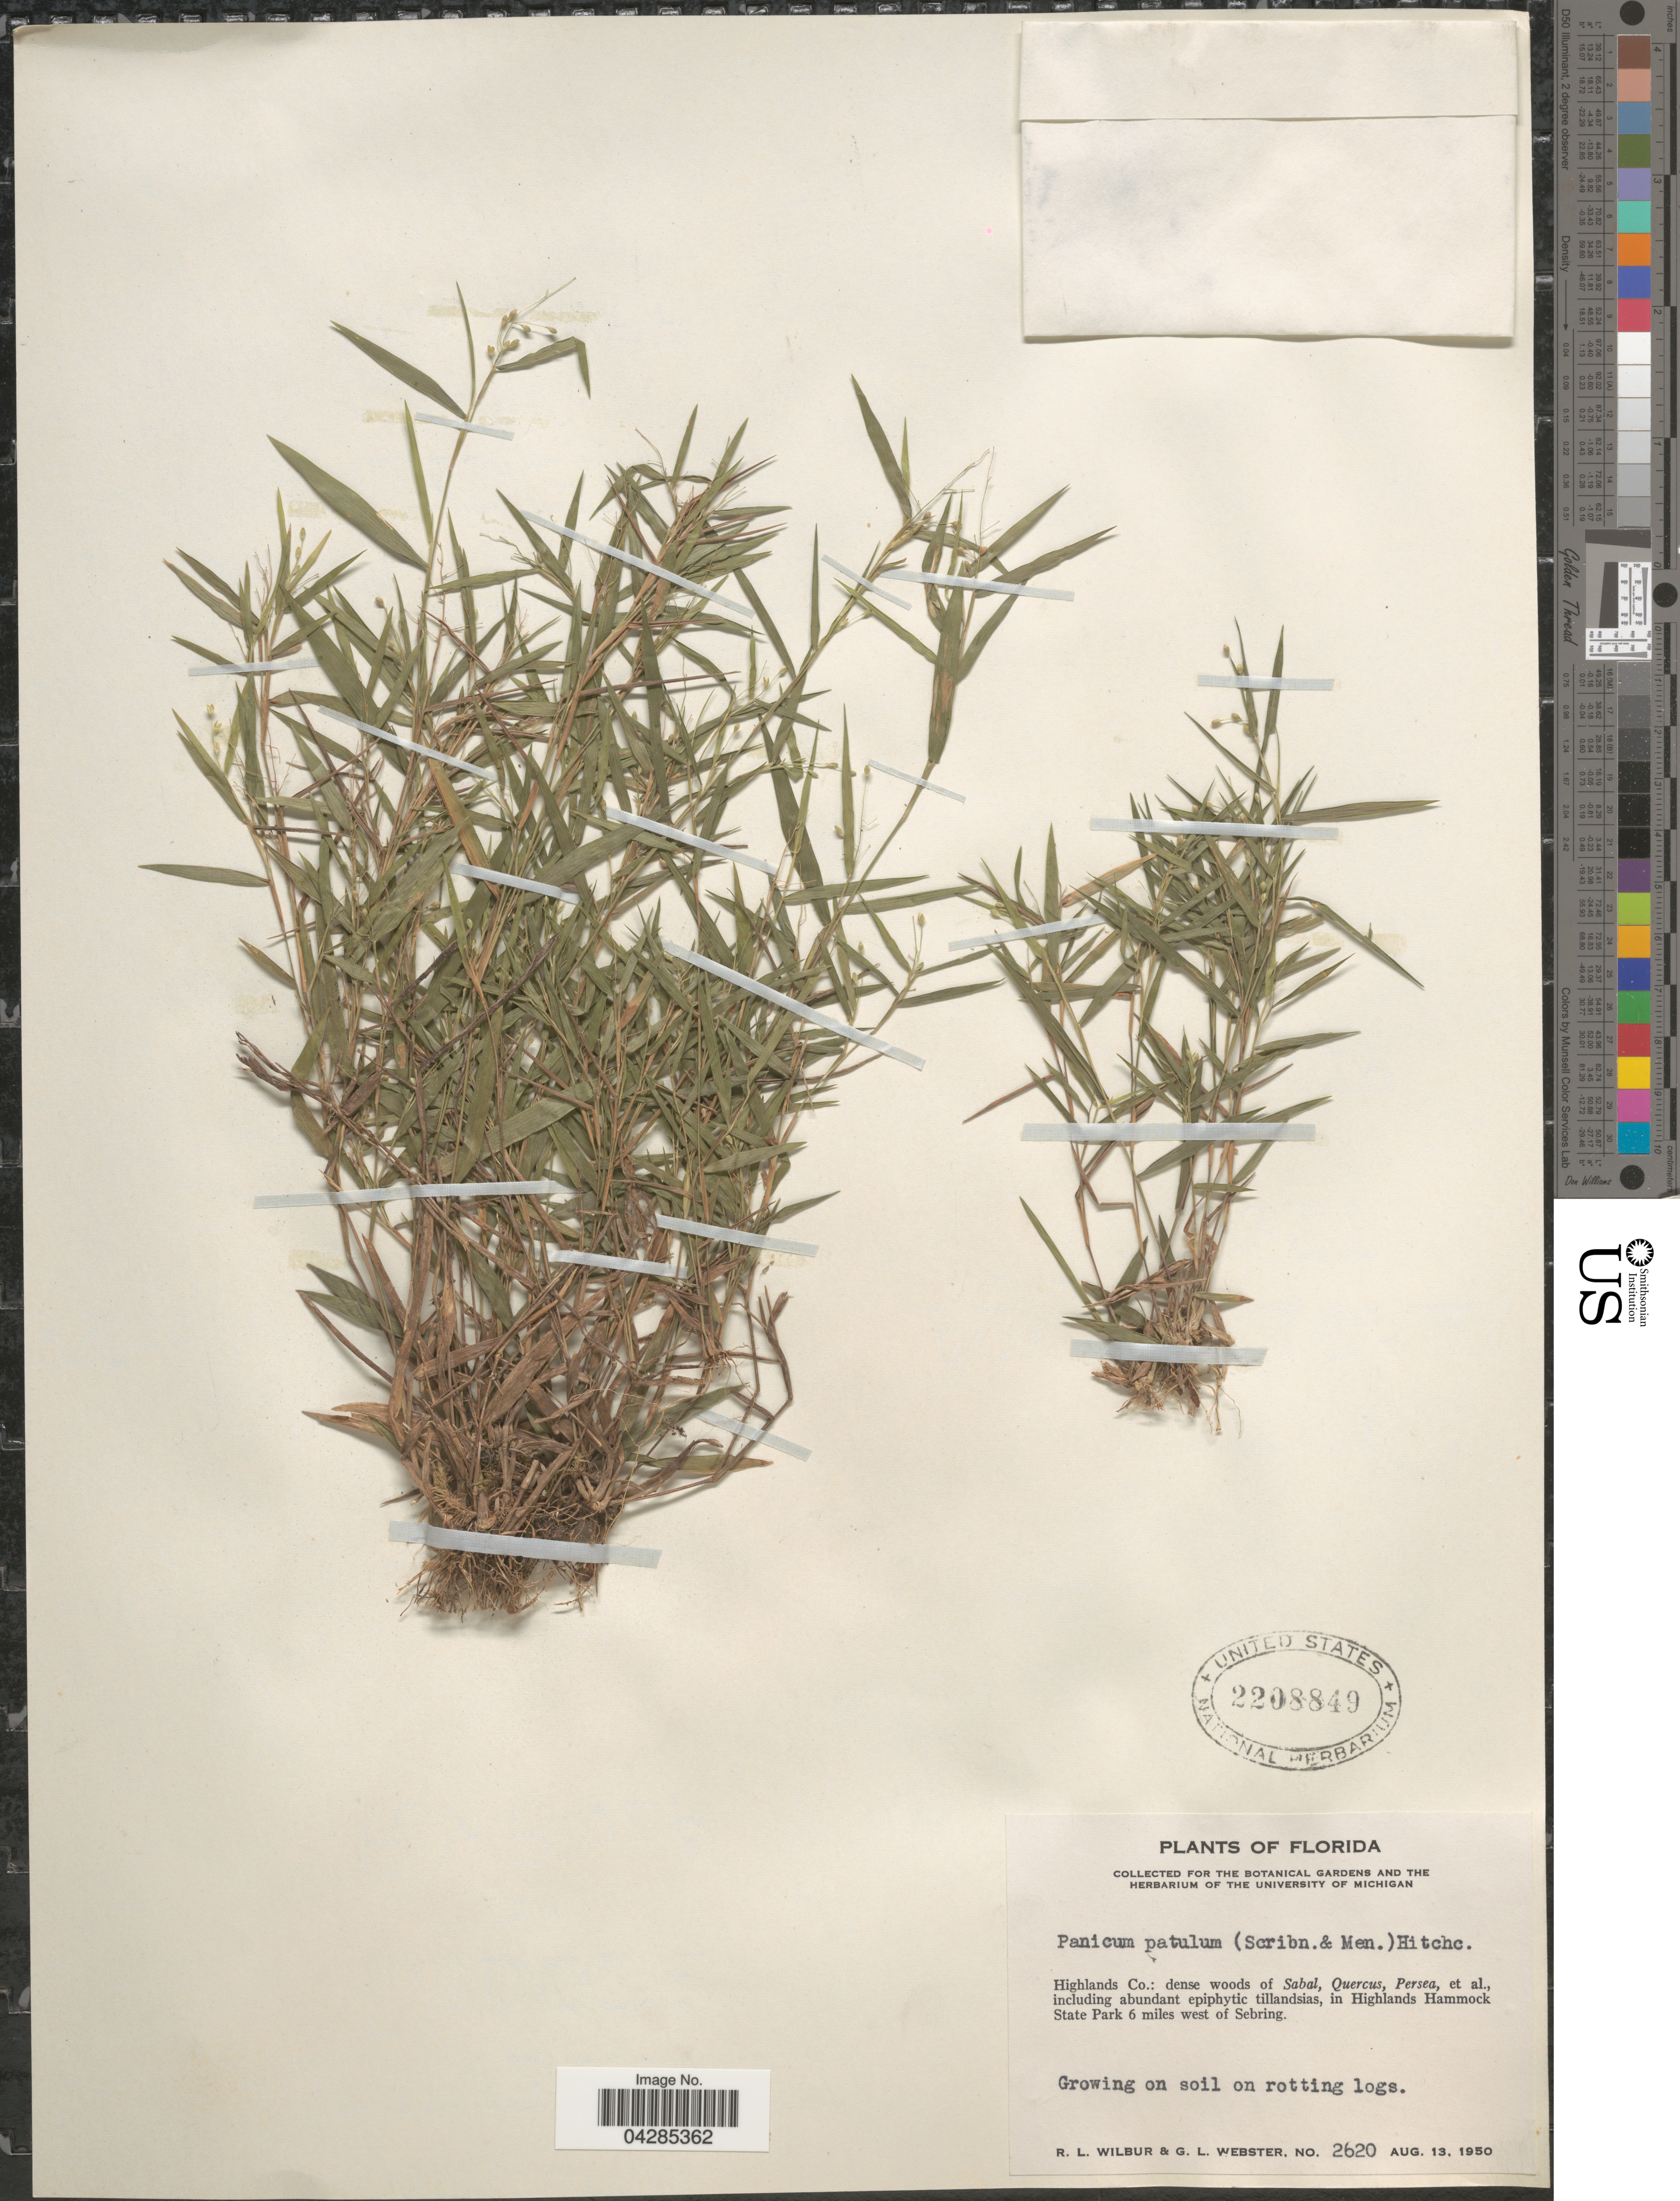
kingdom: Plantae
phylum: Tracheophyta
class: Liliopsida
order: Poales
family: Poaceae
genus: Dichanthelium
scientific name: Dichanthelium portoricense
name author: (Desv. ex Ham.) B.F. Hansen & Wunderlin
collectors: R. L. Wilbur & G. L. Webster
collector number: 2620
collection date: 1950-08-13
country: United States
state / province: Florida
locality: Highlands Co.: in Highlands Hammock State Park 6 miles west of Sebring. On soil rotting logs.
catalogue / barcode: US 2208849